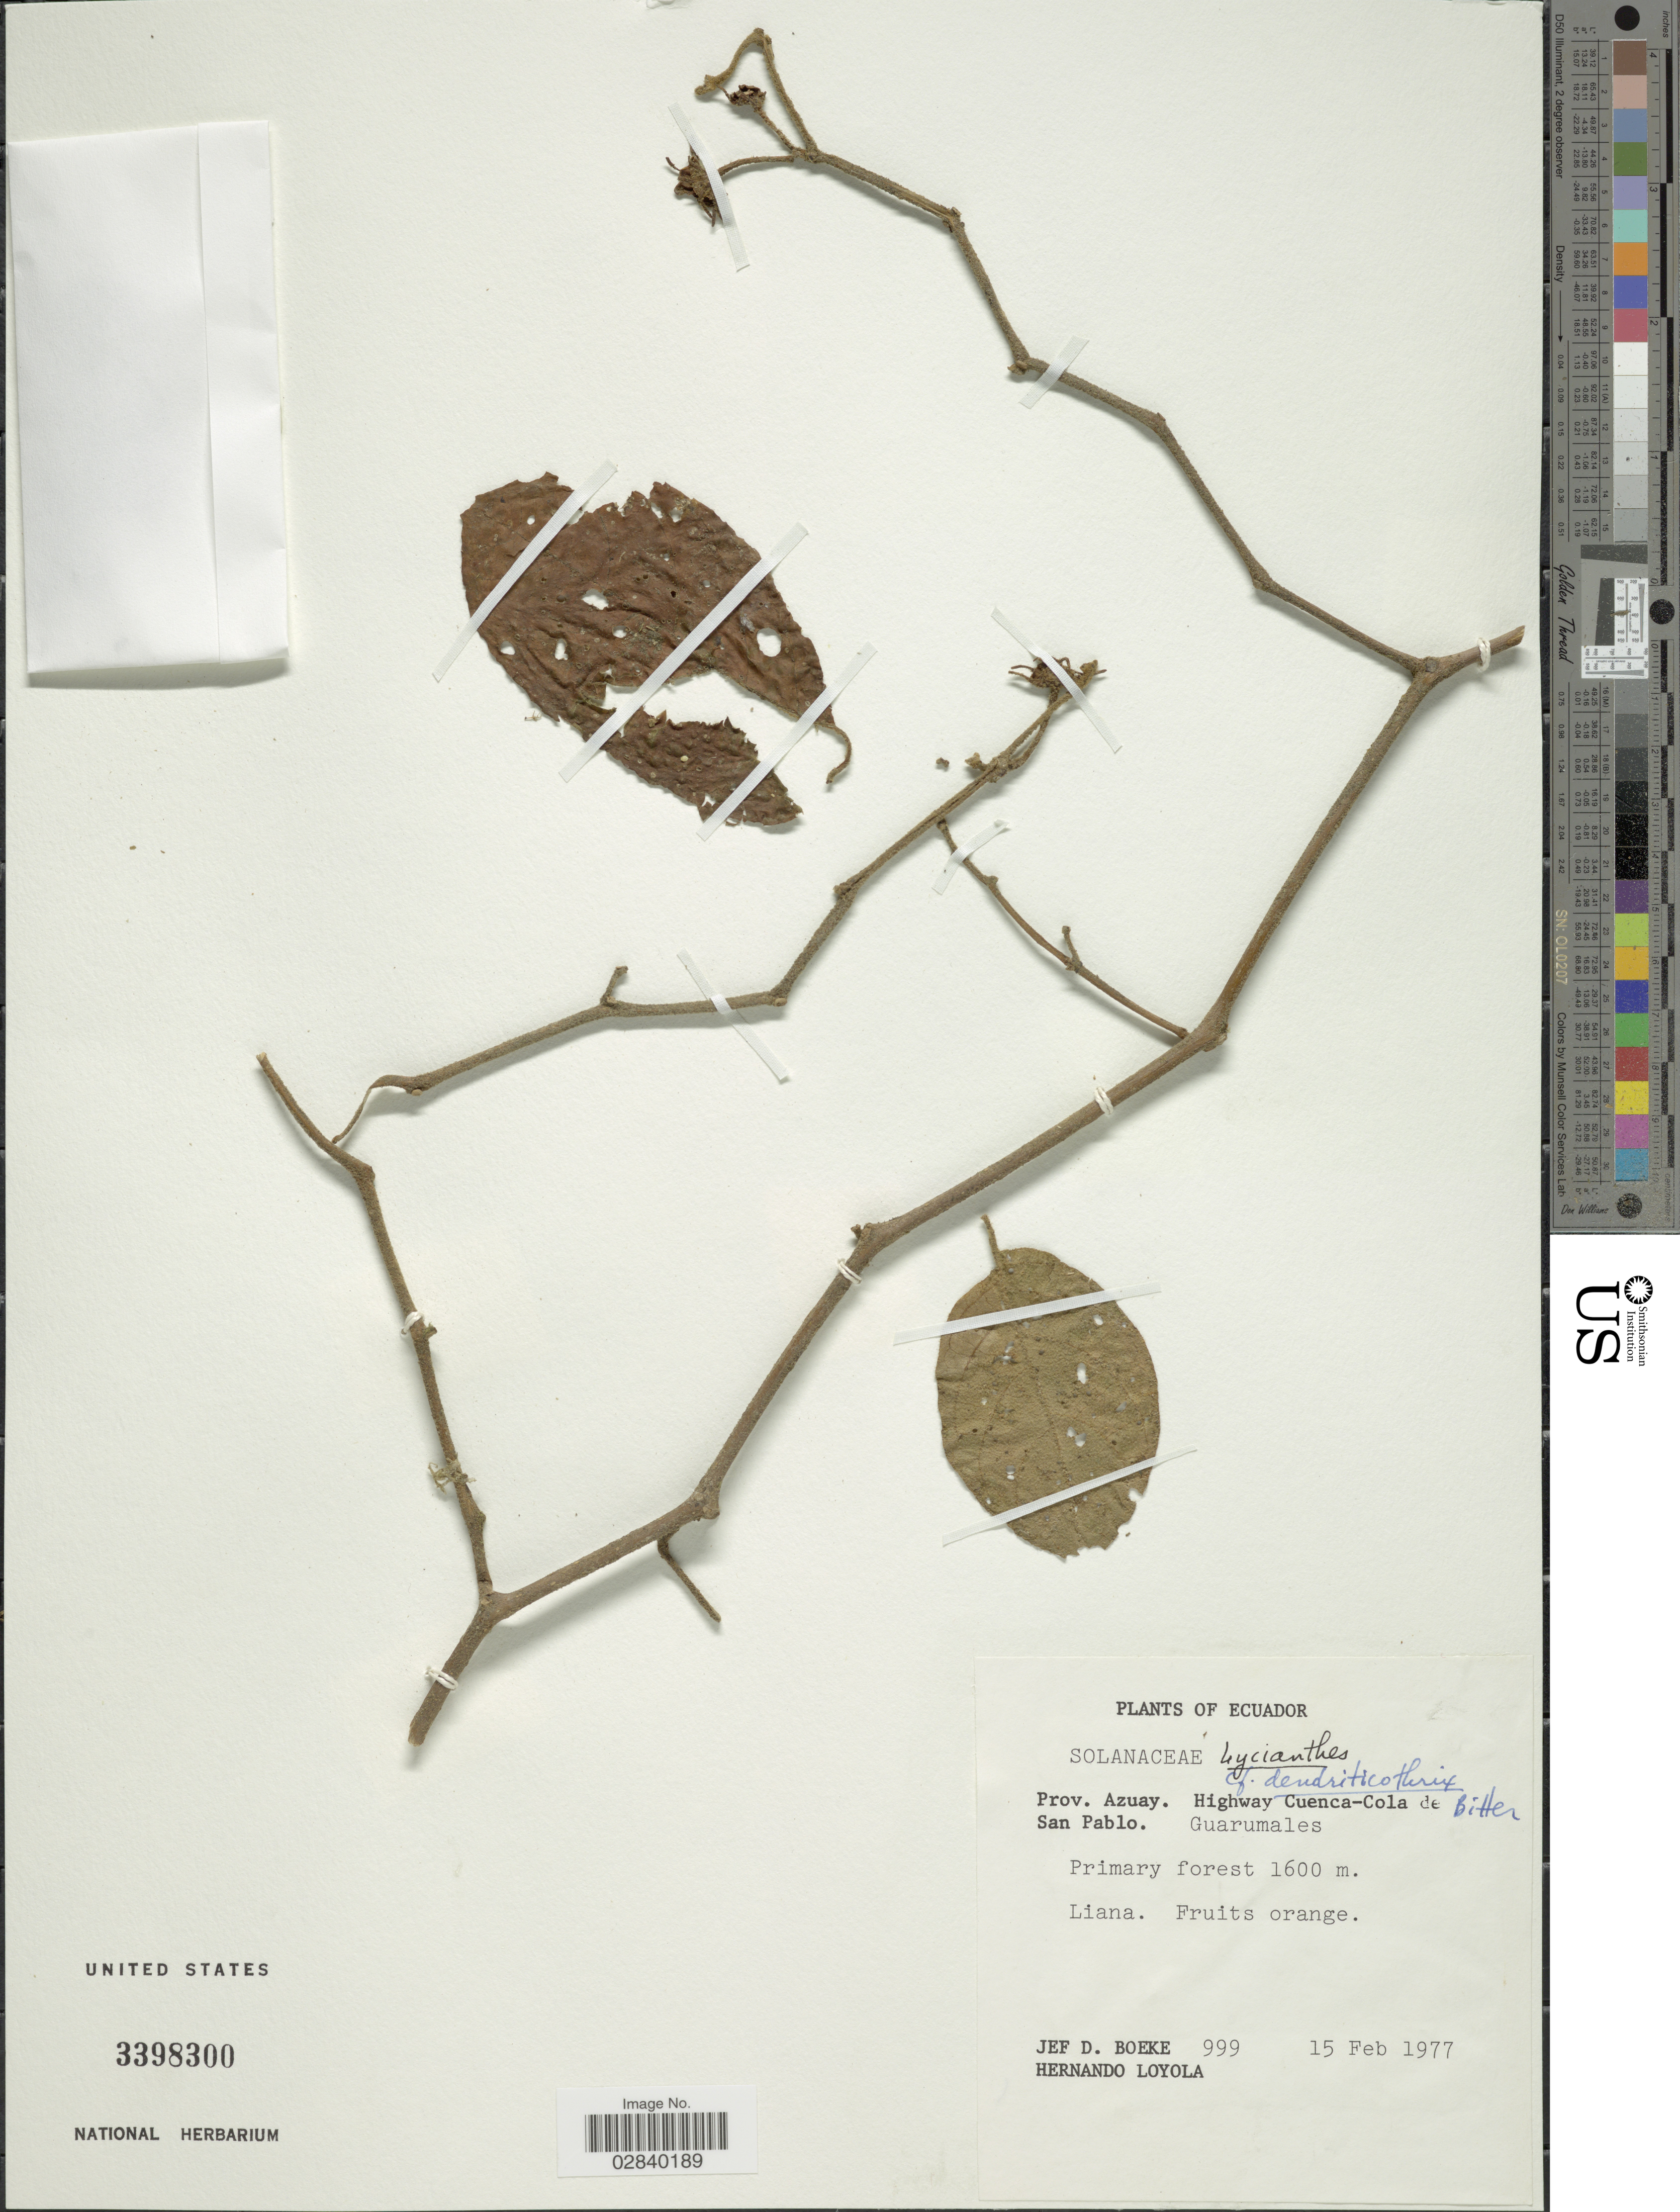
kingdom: Plantae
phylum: Tracheophyta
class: Magnoliopsida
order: Solanales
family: Solanaceae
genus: Lycianthes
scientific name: Lycianthes dendriticothrix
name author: Bitter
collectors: J. Boeke & H. Loyola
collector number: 999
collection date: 1977-02-15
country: Ecuador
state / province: Azuay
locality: Highway Cuenca-Cola de San Pablo. Guarumales.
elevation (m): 1600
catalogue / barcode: US 3398300